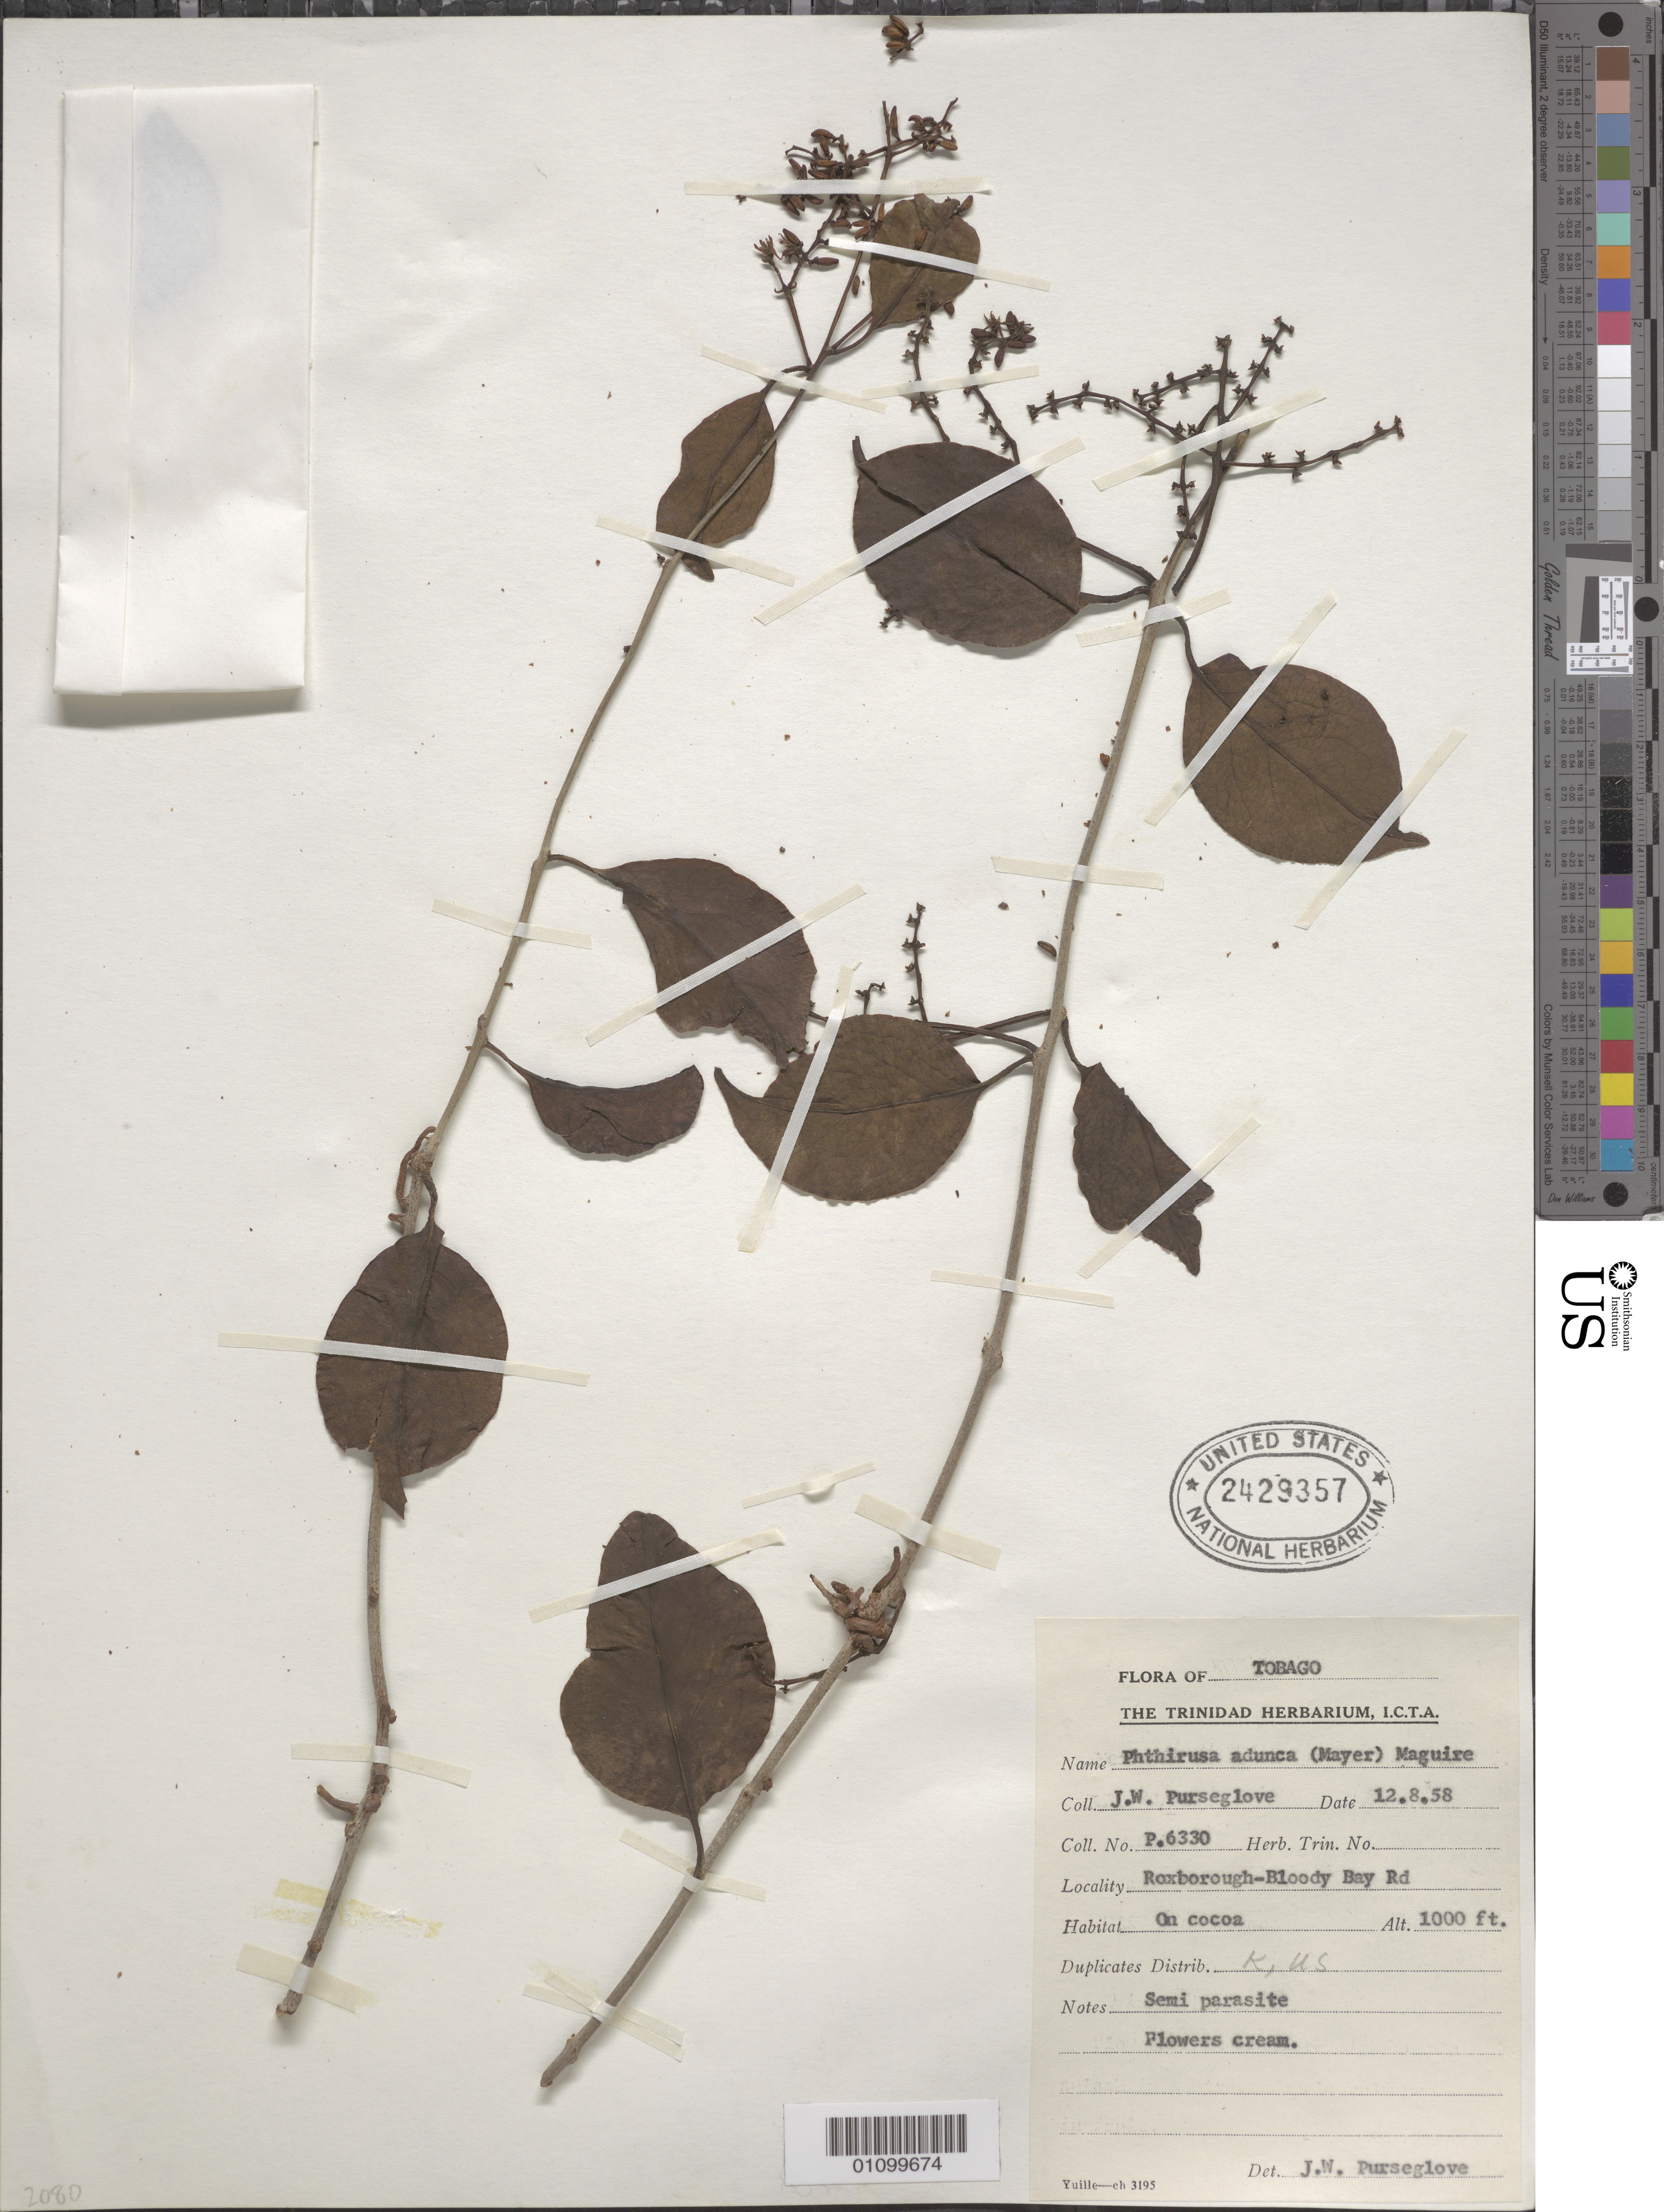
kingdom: Plantae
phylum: Tracheophyta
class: Magnoliopsida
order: Santalales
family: Loranthaceae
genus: Phthirusa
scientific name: Phthirusa adunca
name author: (G. Mey.) Maguire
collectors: J. Purseglove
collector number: P 6330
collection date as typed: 12 Aug 1958 or 08 Dec 1958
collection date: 1958-08-12 or 1958-12-08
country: Trinidad and Tobago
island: Tobago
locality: Roxborough-Bloody Bay Rd.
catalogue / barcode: US 2429357